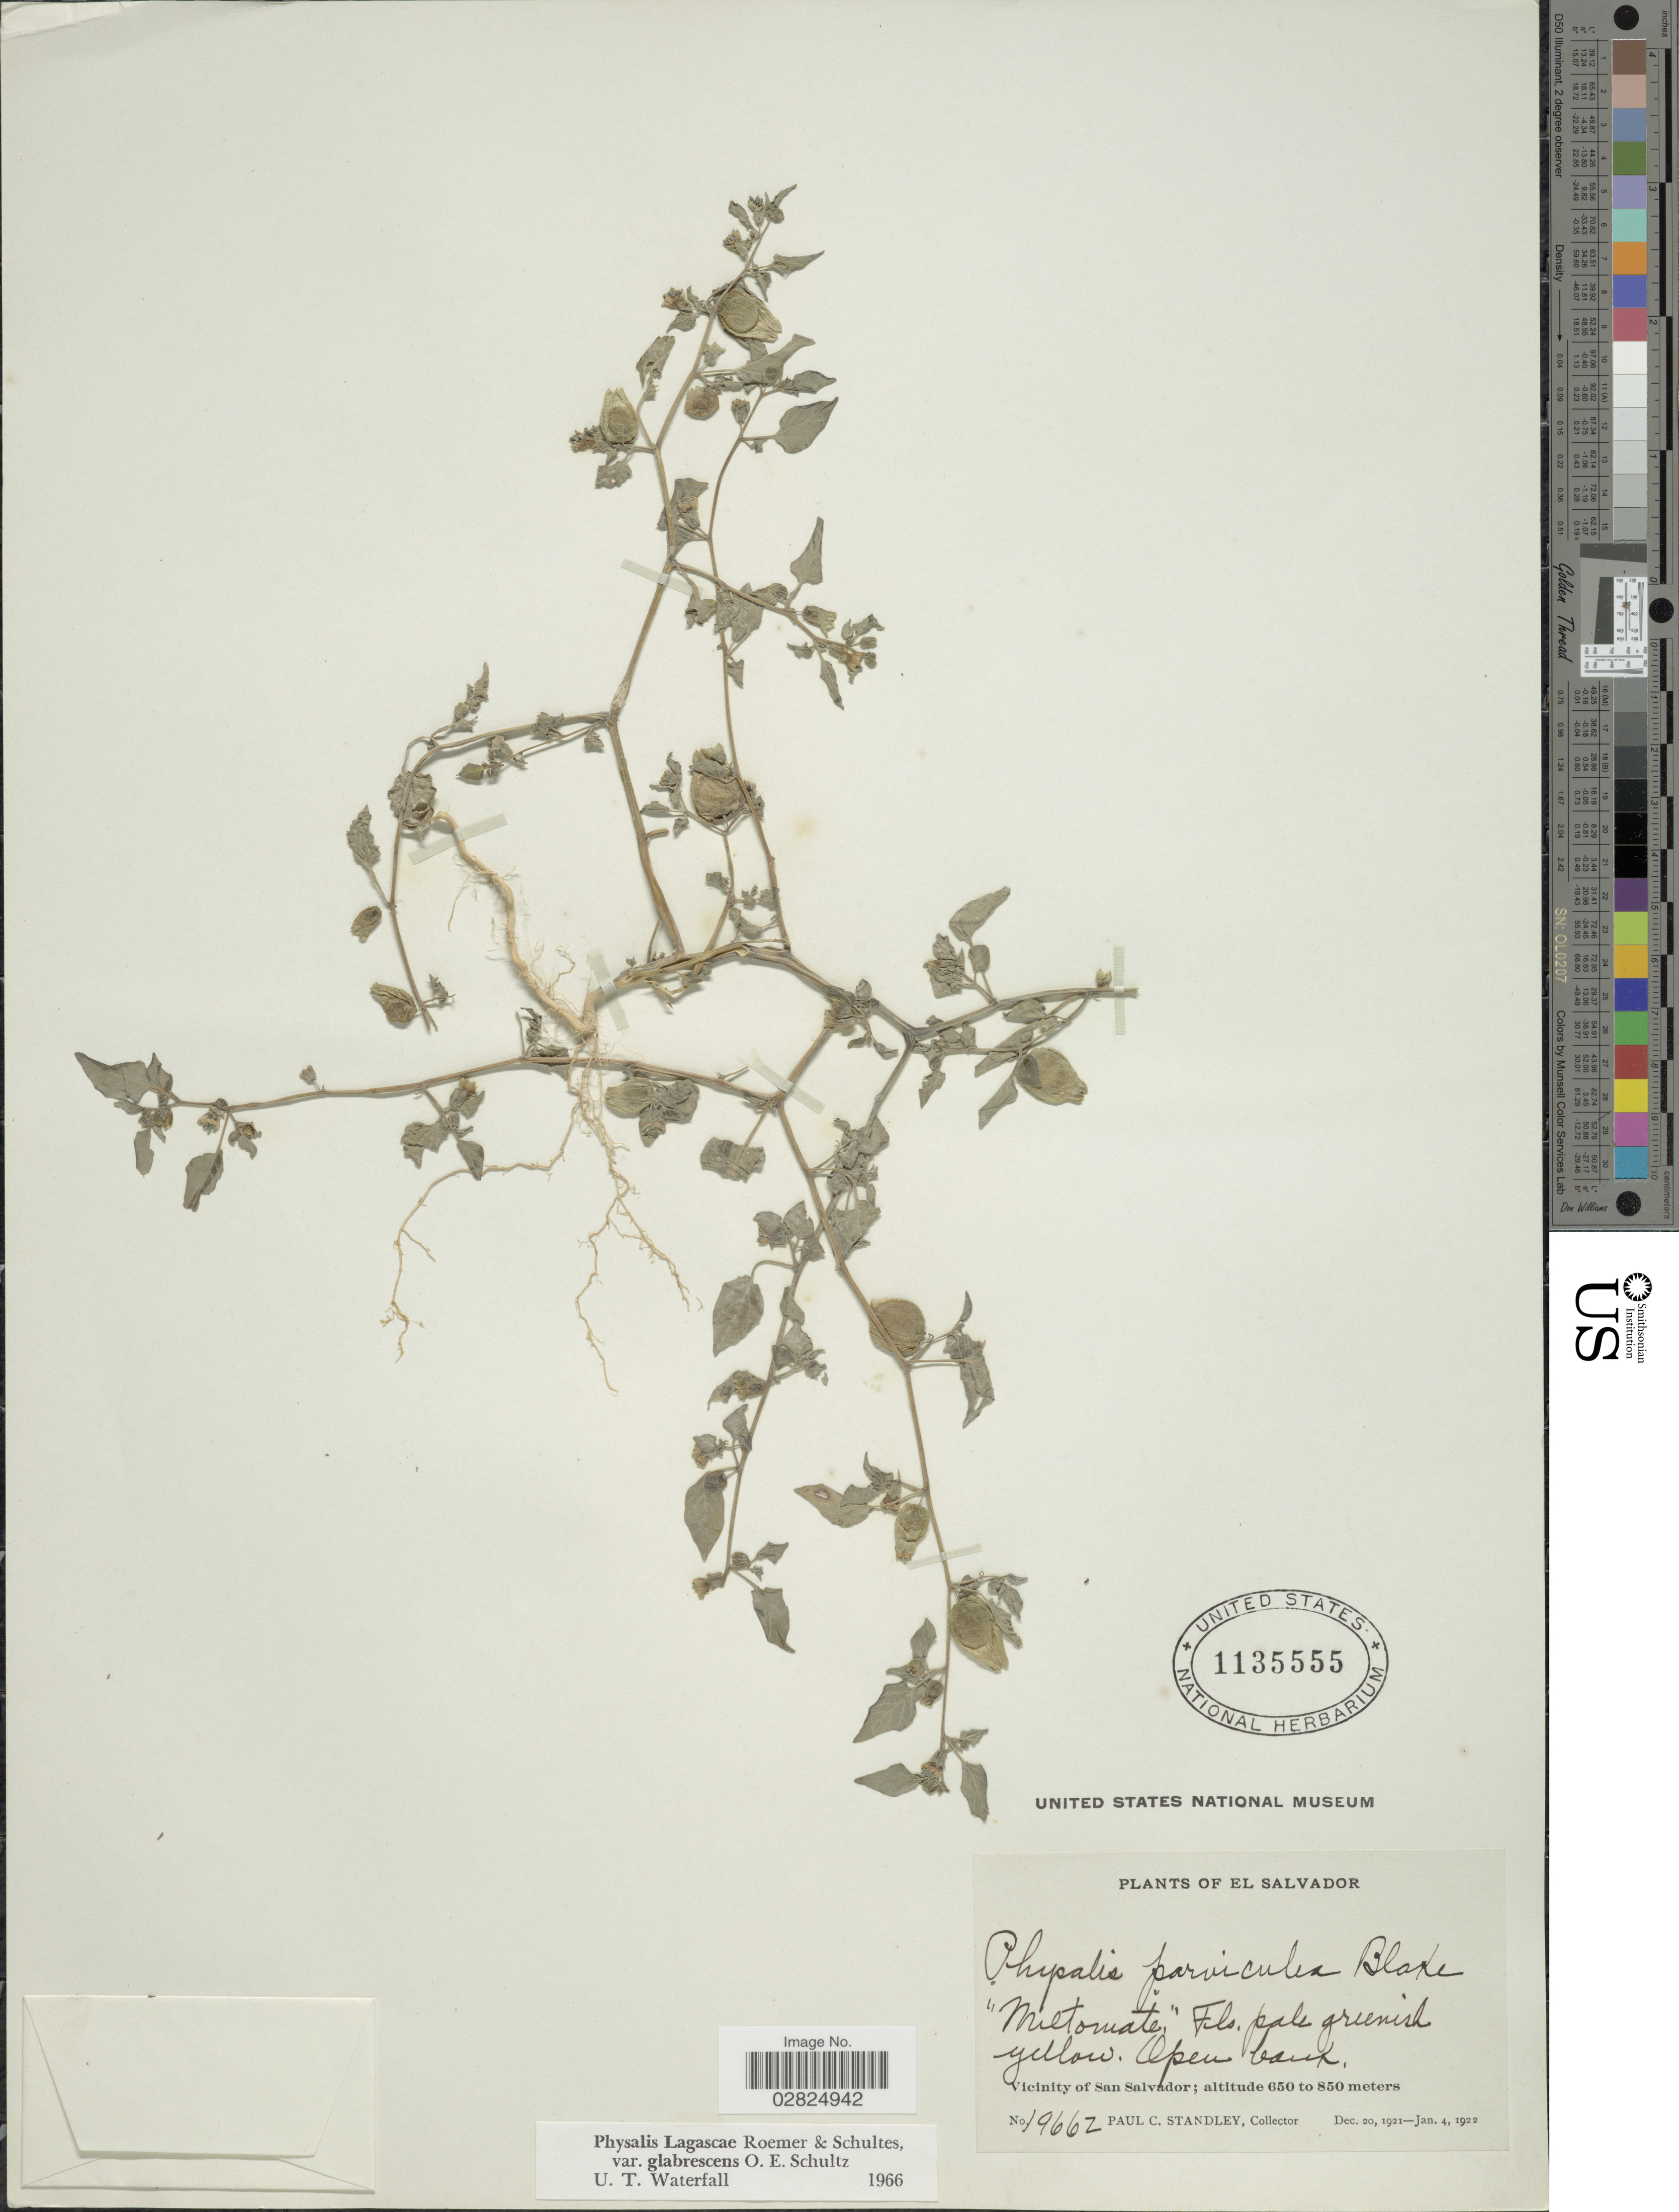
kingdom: Plantae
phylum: Tracheophyta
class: Magnoliopsida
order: Solanales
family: Solanaceae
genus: Physalis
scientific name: Physalis lagascae var. glabrescens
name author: O.E. Schulz in Urb.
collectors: P. C. Standley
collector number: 19662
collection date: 1921-12-20/1922-01-04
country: El Salvador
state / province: San Salvador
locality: Open bank. Vicinity of San Salvador.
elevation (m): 650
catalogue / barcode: US 1135555